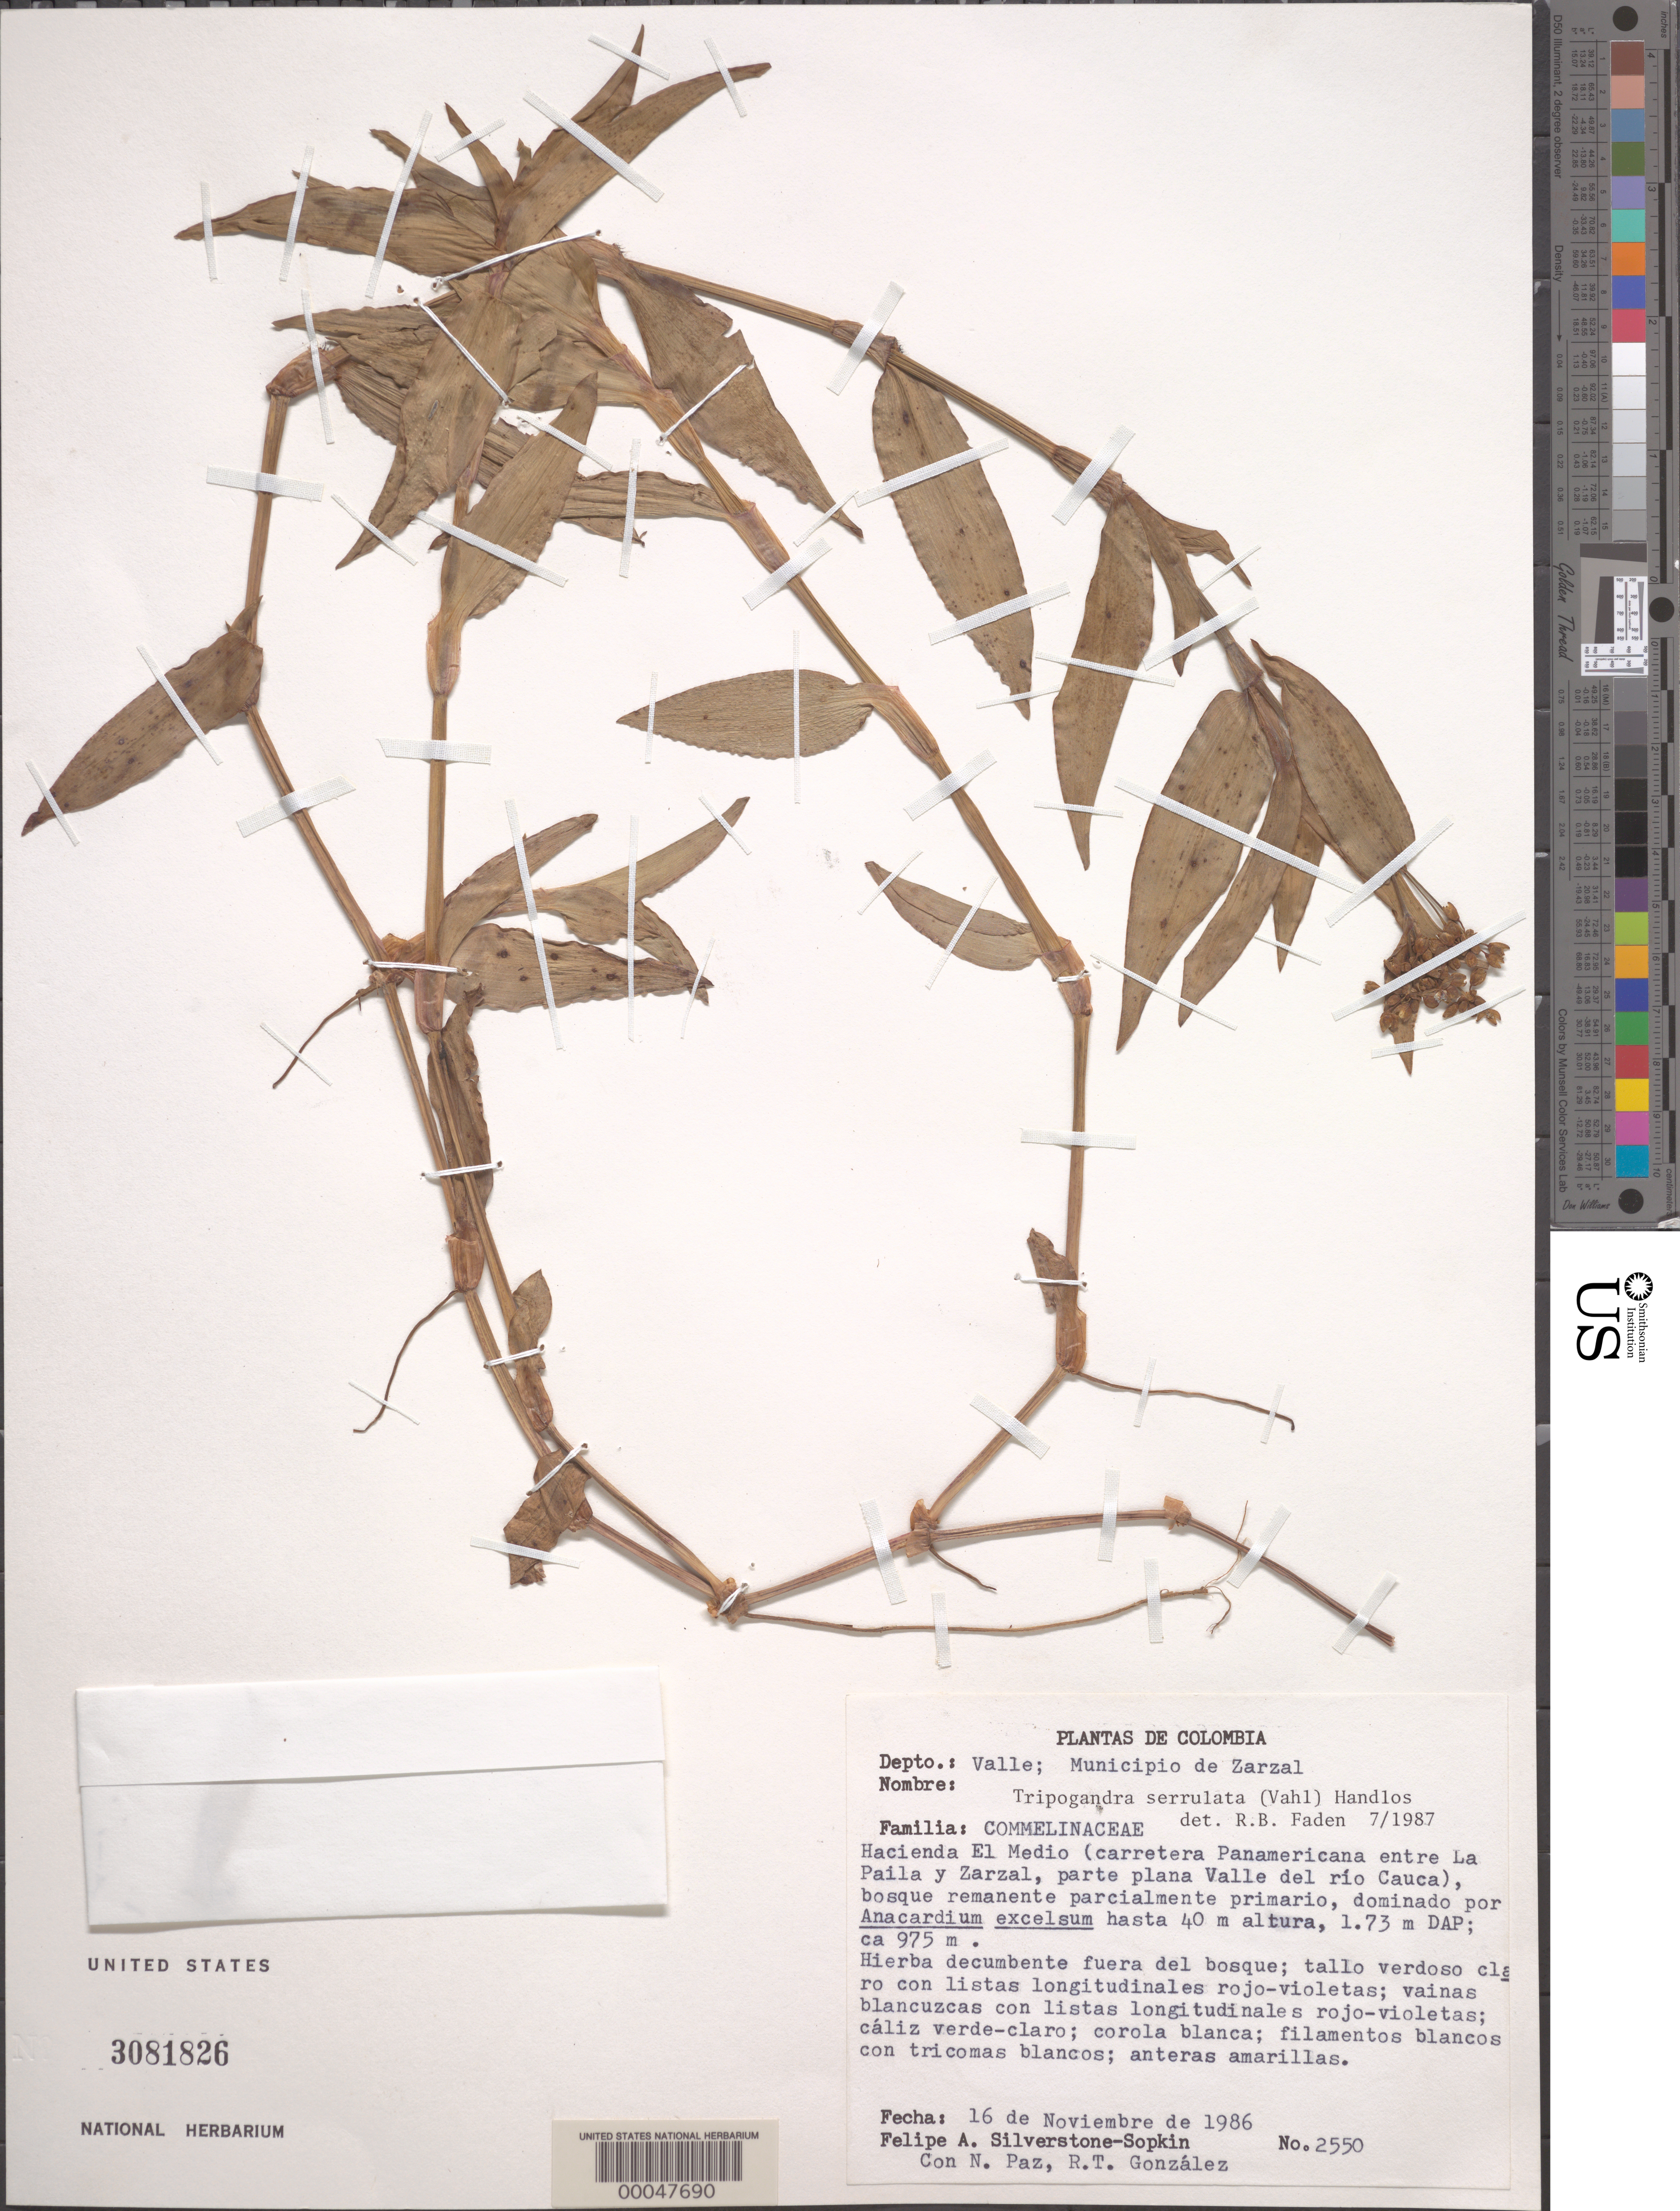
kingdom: Plantae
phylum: Tracheophyta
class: Liliopsida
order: Commelinales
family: Commelinaceae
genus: Tripogandra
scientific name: Tripogandra serrulata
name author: (Vahl) Handlos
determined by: Faden, Robert B., (US), Smithsonian Institution - National Museum of Natural History (UNITED STATES)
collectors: P. A. Silverstone-Sopkin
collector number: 2550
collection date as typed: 16 Nov 1986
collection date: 1986-11-16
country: Colombia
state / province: Valle del Cauca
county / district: Zarzal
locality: Hacienda el Medio, between la Paila and Zarzal on Pan American Hwy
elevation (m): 975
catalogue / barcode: US 3081826